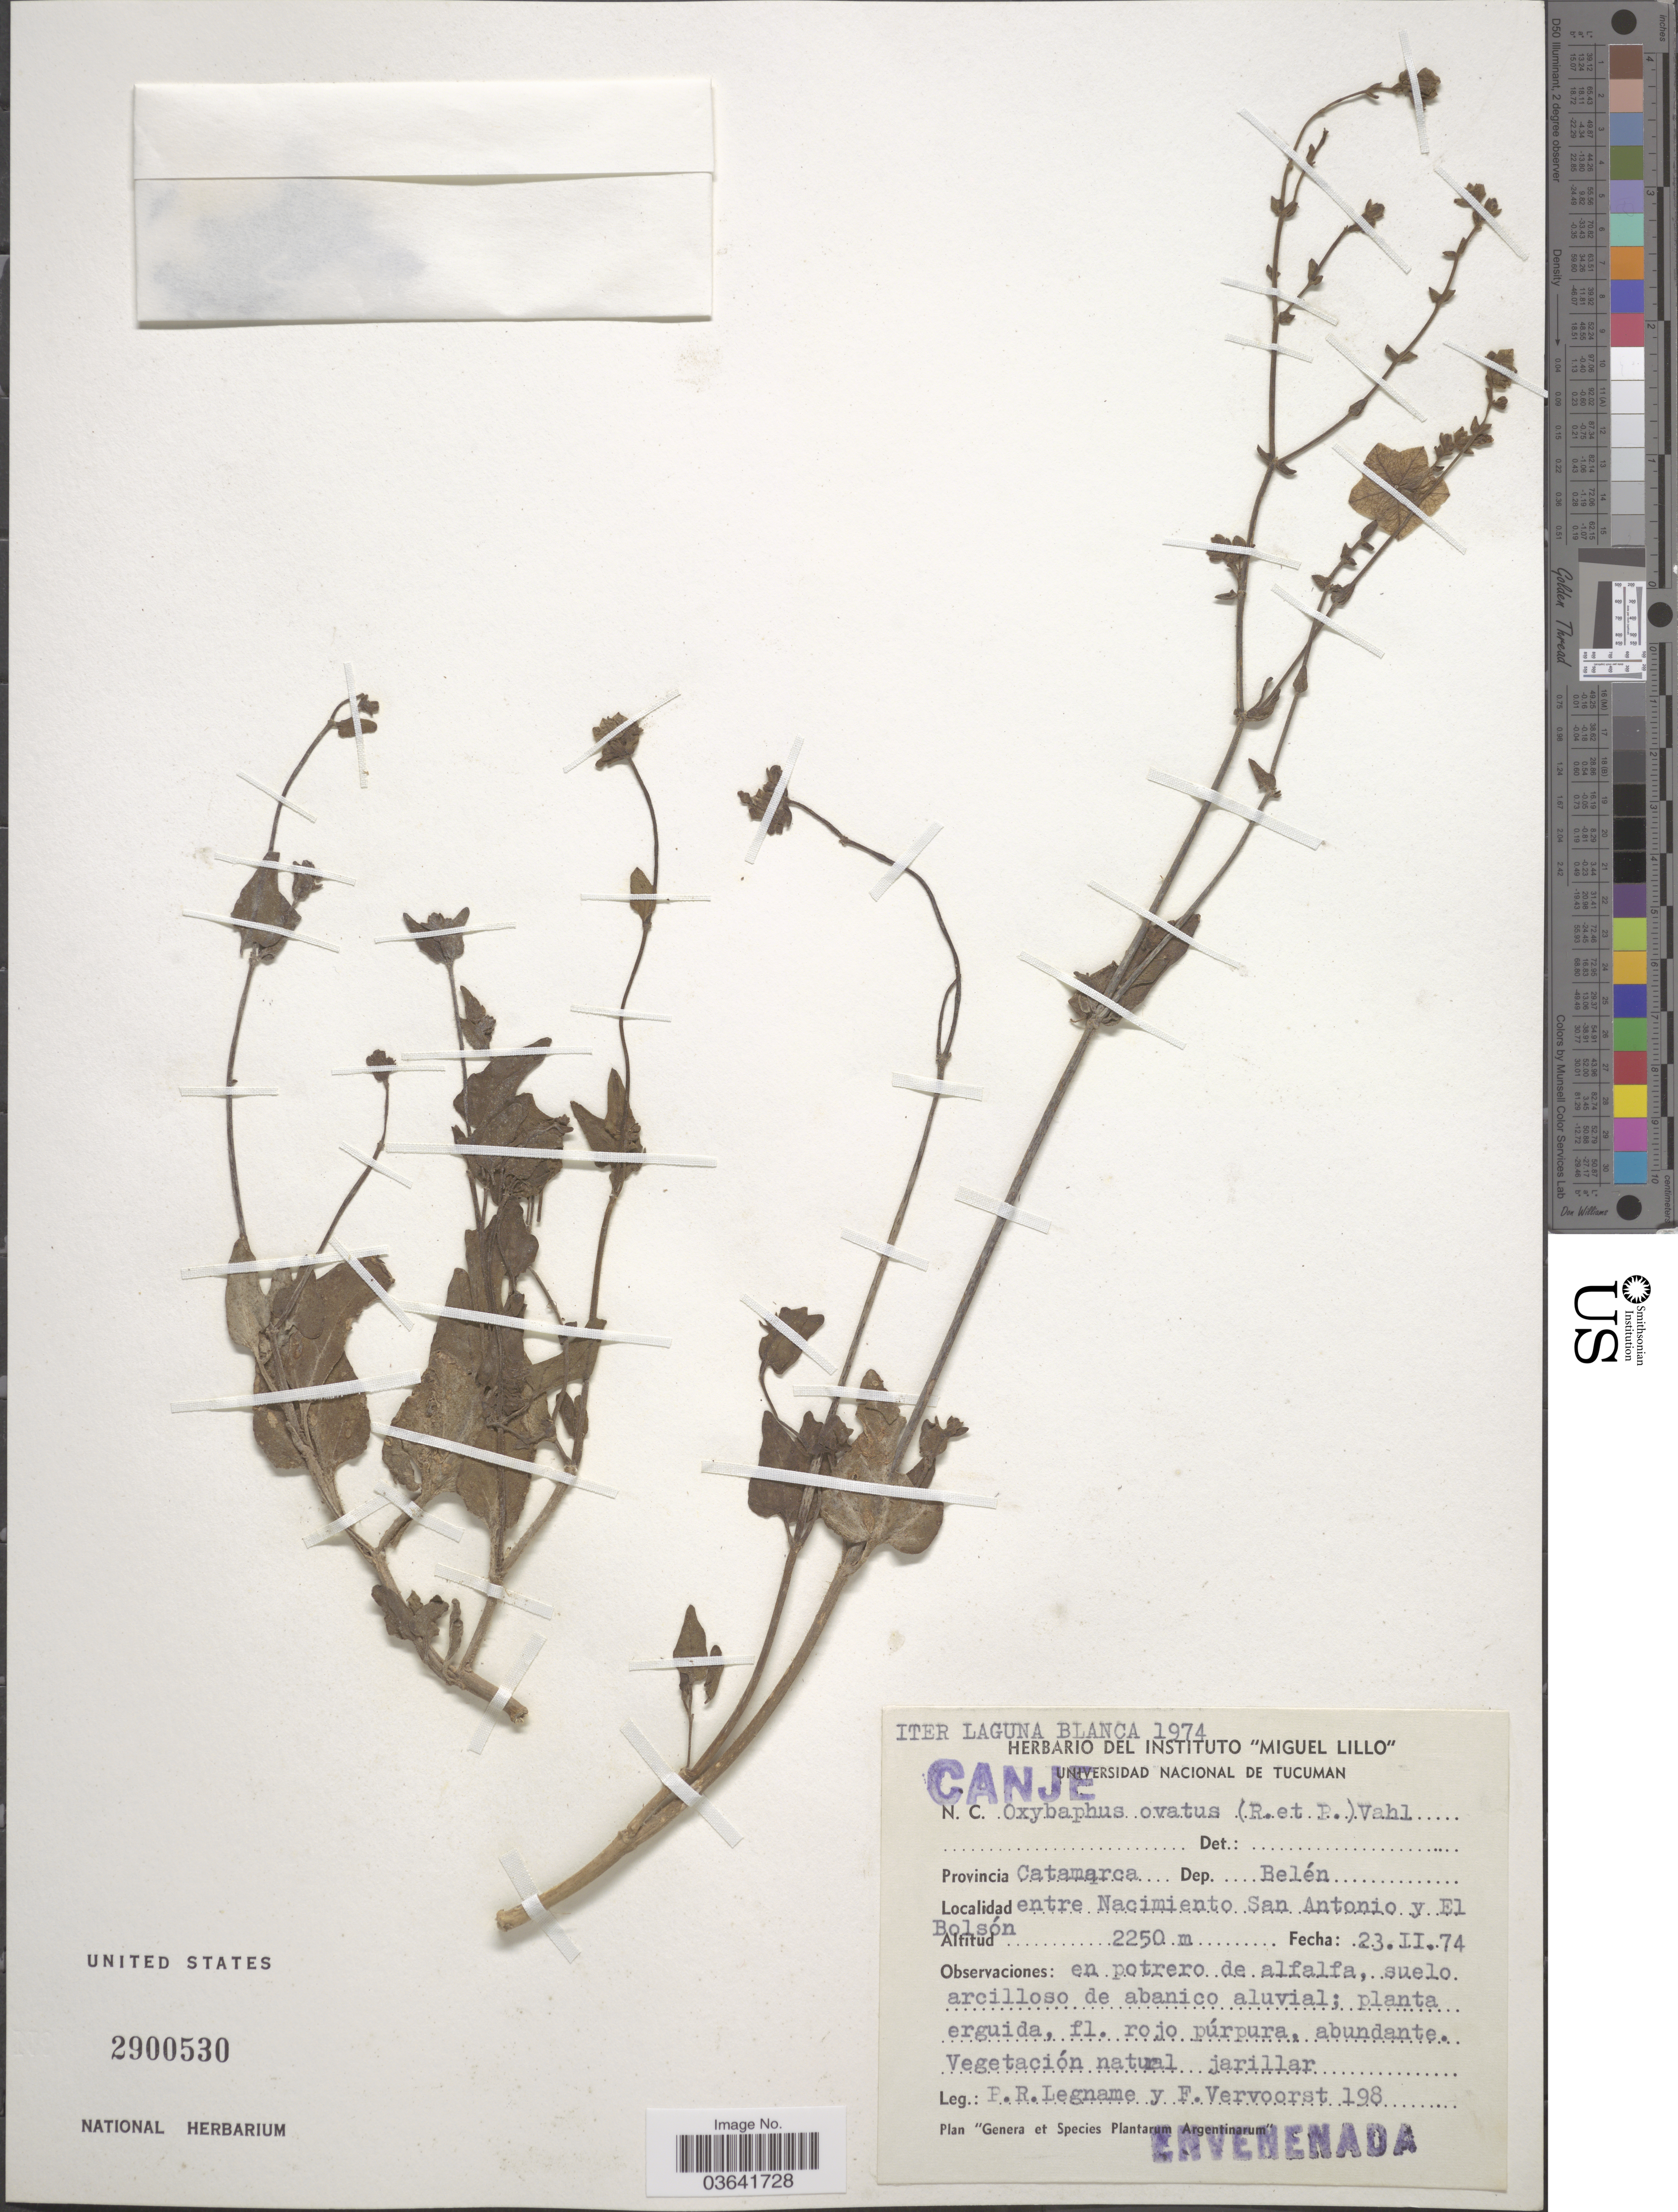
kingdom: Plantae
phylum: Tracheophyta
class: Magnoliopsida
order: Caryophyllales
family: Nyctaginaceae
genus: Mirabilis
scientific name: Mirabilis ovata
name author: (Ruiz & Pav.) Meigen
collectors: P. R. Legname & F. Vervoorst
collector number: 198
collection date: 1974-02-23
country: Argentina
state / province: Catamarca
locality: Dep. Belén, entre Nacimiento San Antonio y El Bolsón.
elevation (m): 2250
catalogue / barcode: US 2900530